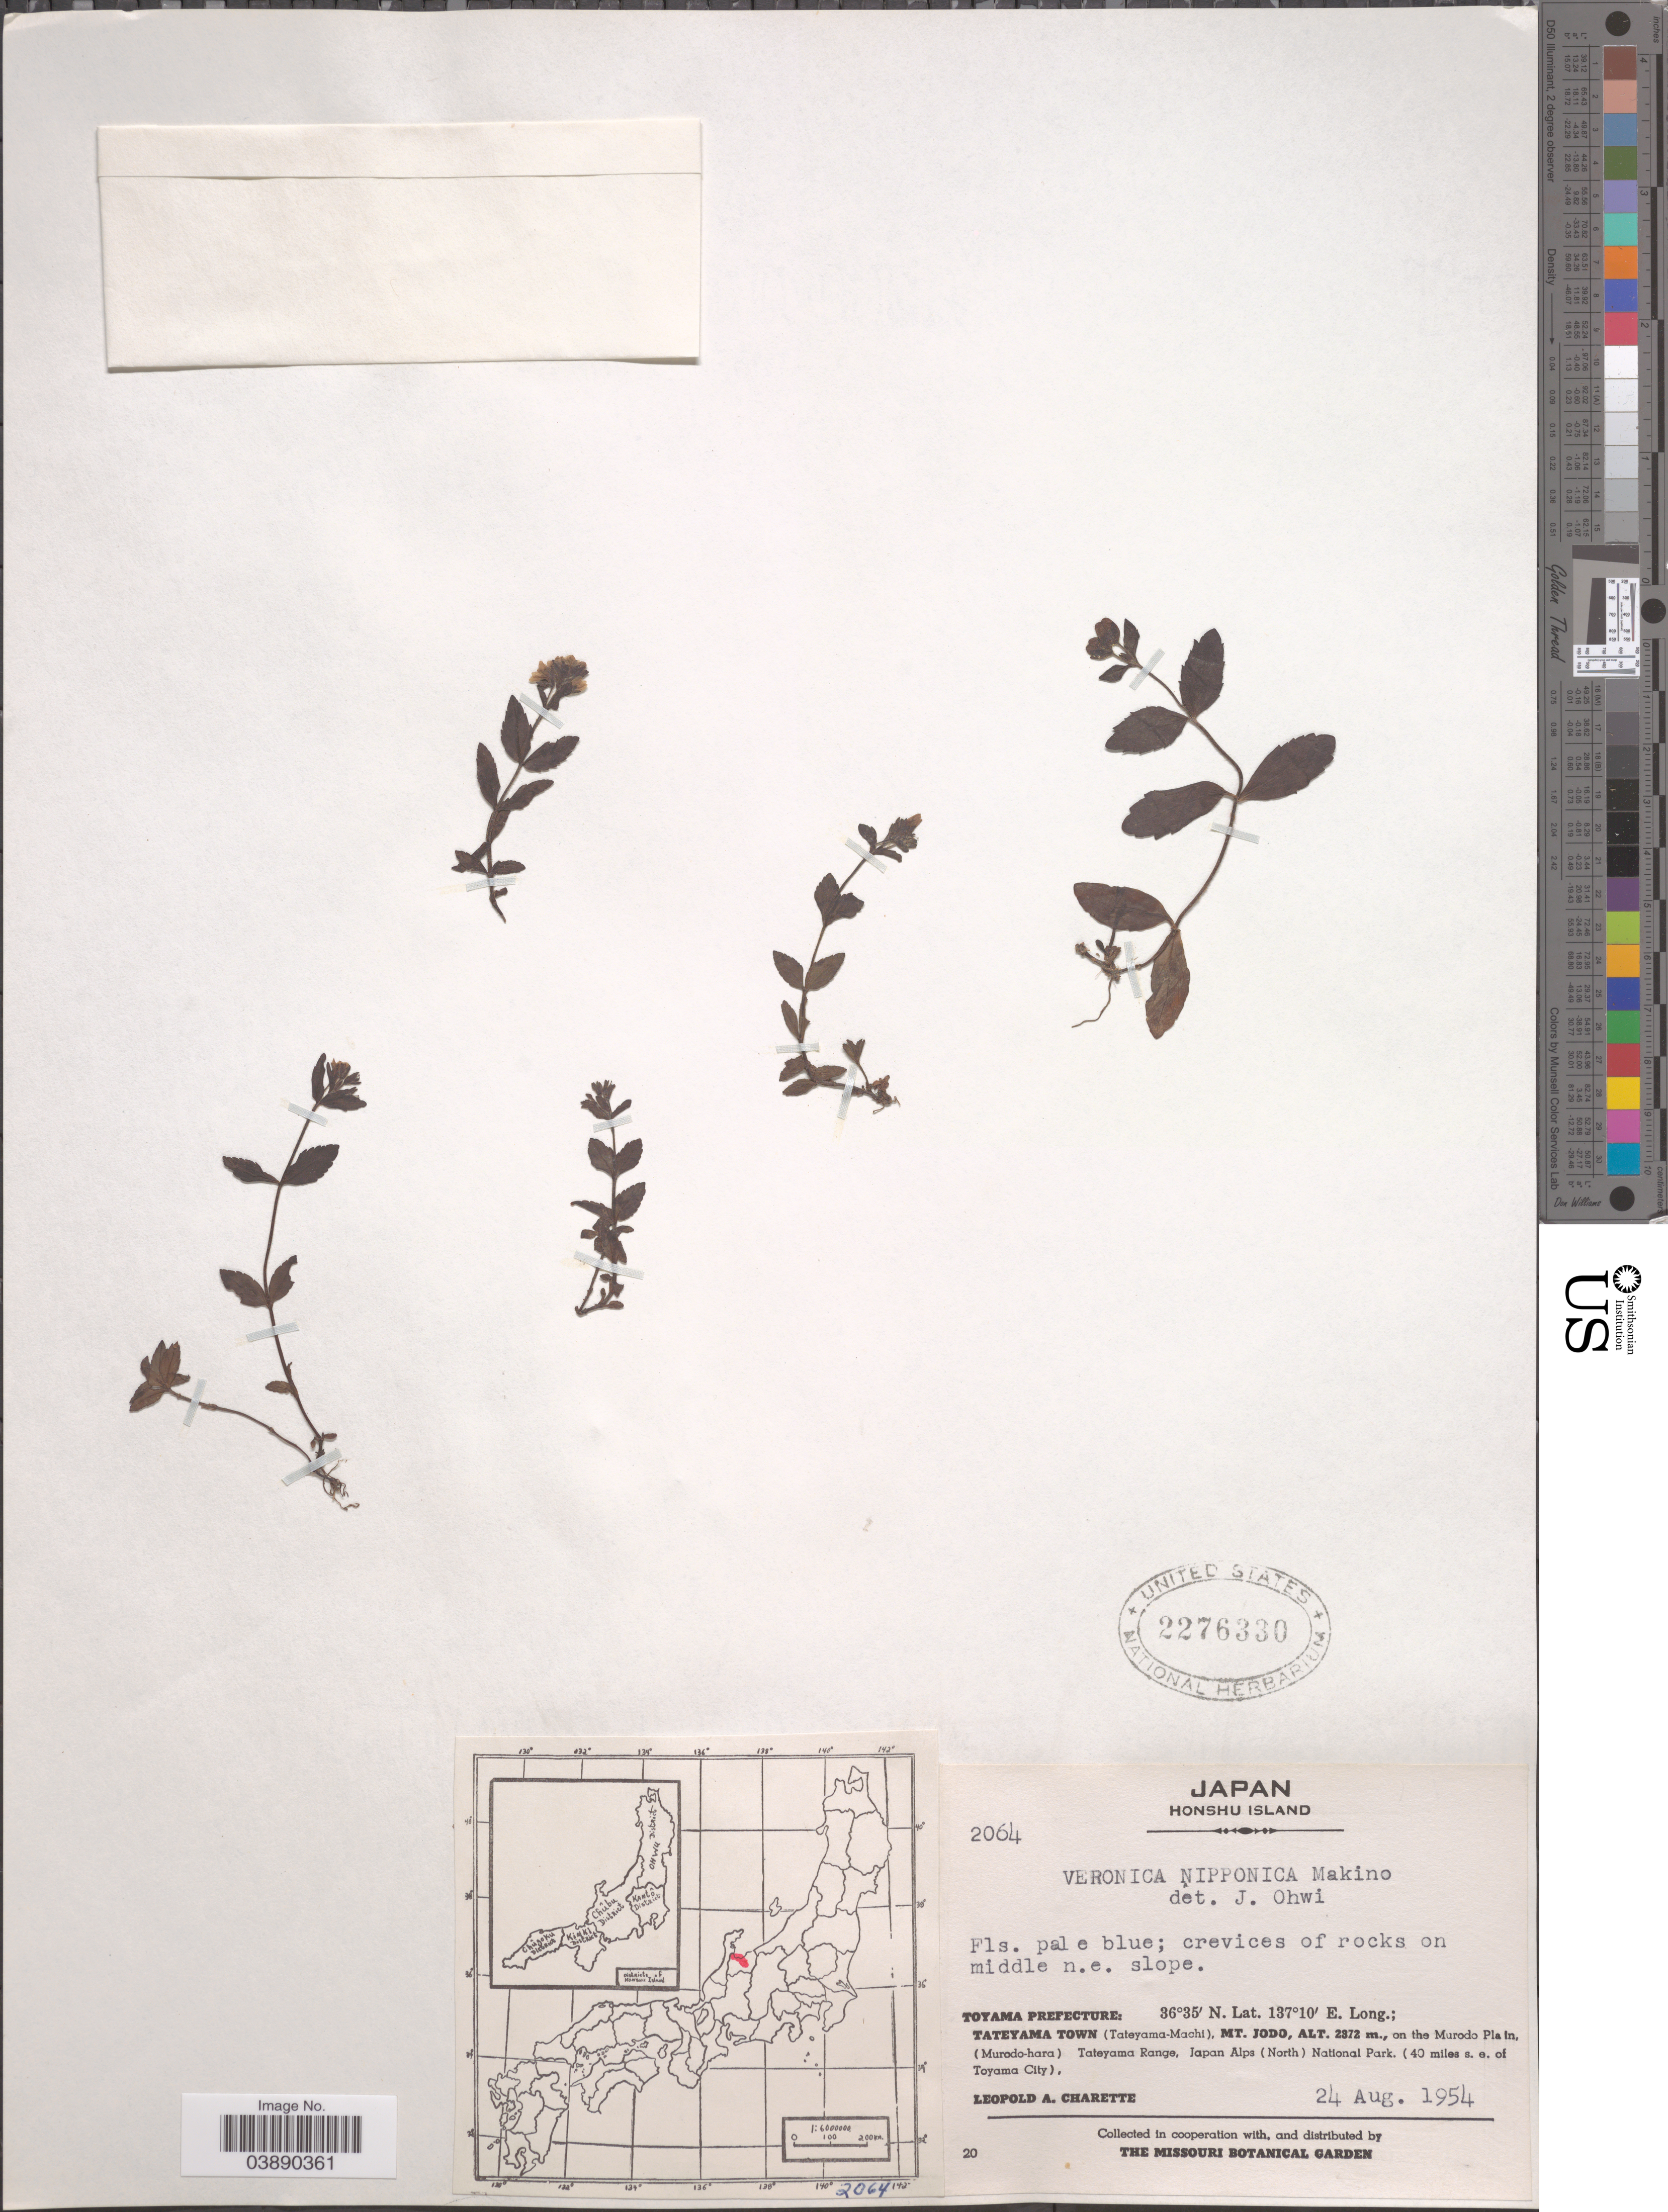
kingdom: Plantae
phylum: Tracheophyta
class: Magnoliopsida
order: Lamiales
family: Plantaginaceae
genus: Veronica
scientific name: Veronica nipponica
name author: Makino ex Furumi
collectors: L. A. Charette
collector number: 2064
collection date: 1954-08-24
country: Japan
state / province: Toyama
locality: Honshu Island. Toyama Prefecture: Tateyama Town (Tateyama-Machi), Mt. Jodo, on the Murodo Plain, (Murodo-hara) Tateyama Range, Japan Alps (North) National Park. (40 miles s.e. of Toyama City).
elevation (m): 2872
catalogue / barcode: US 2276330